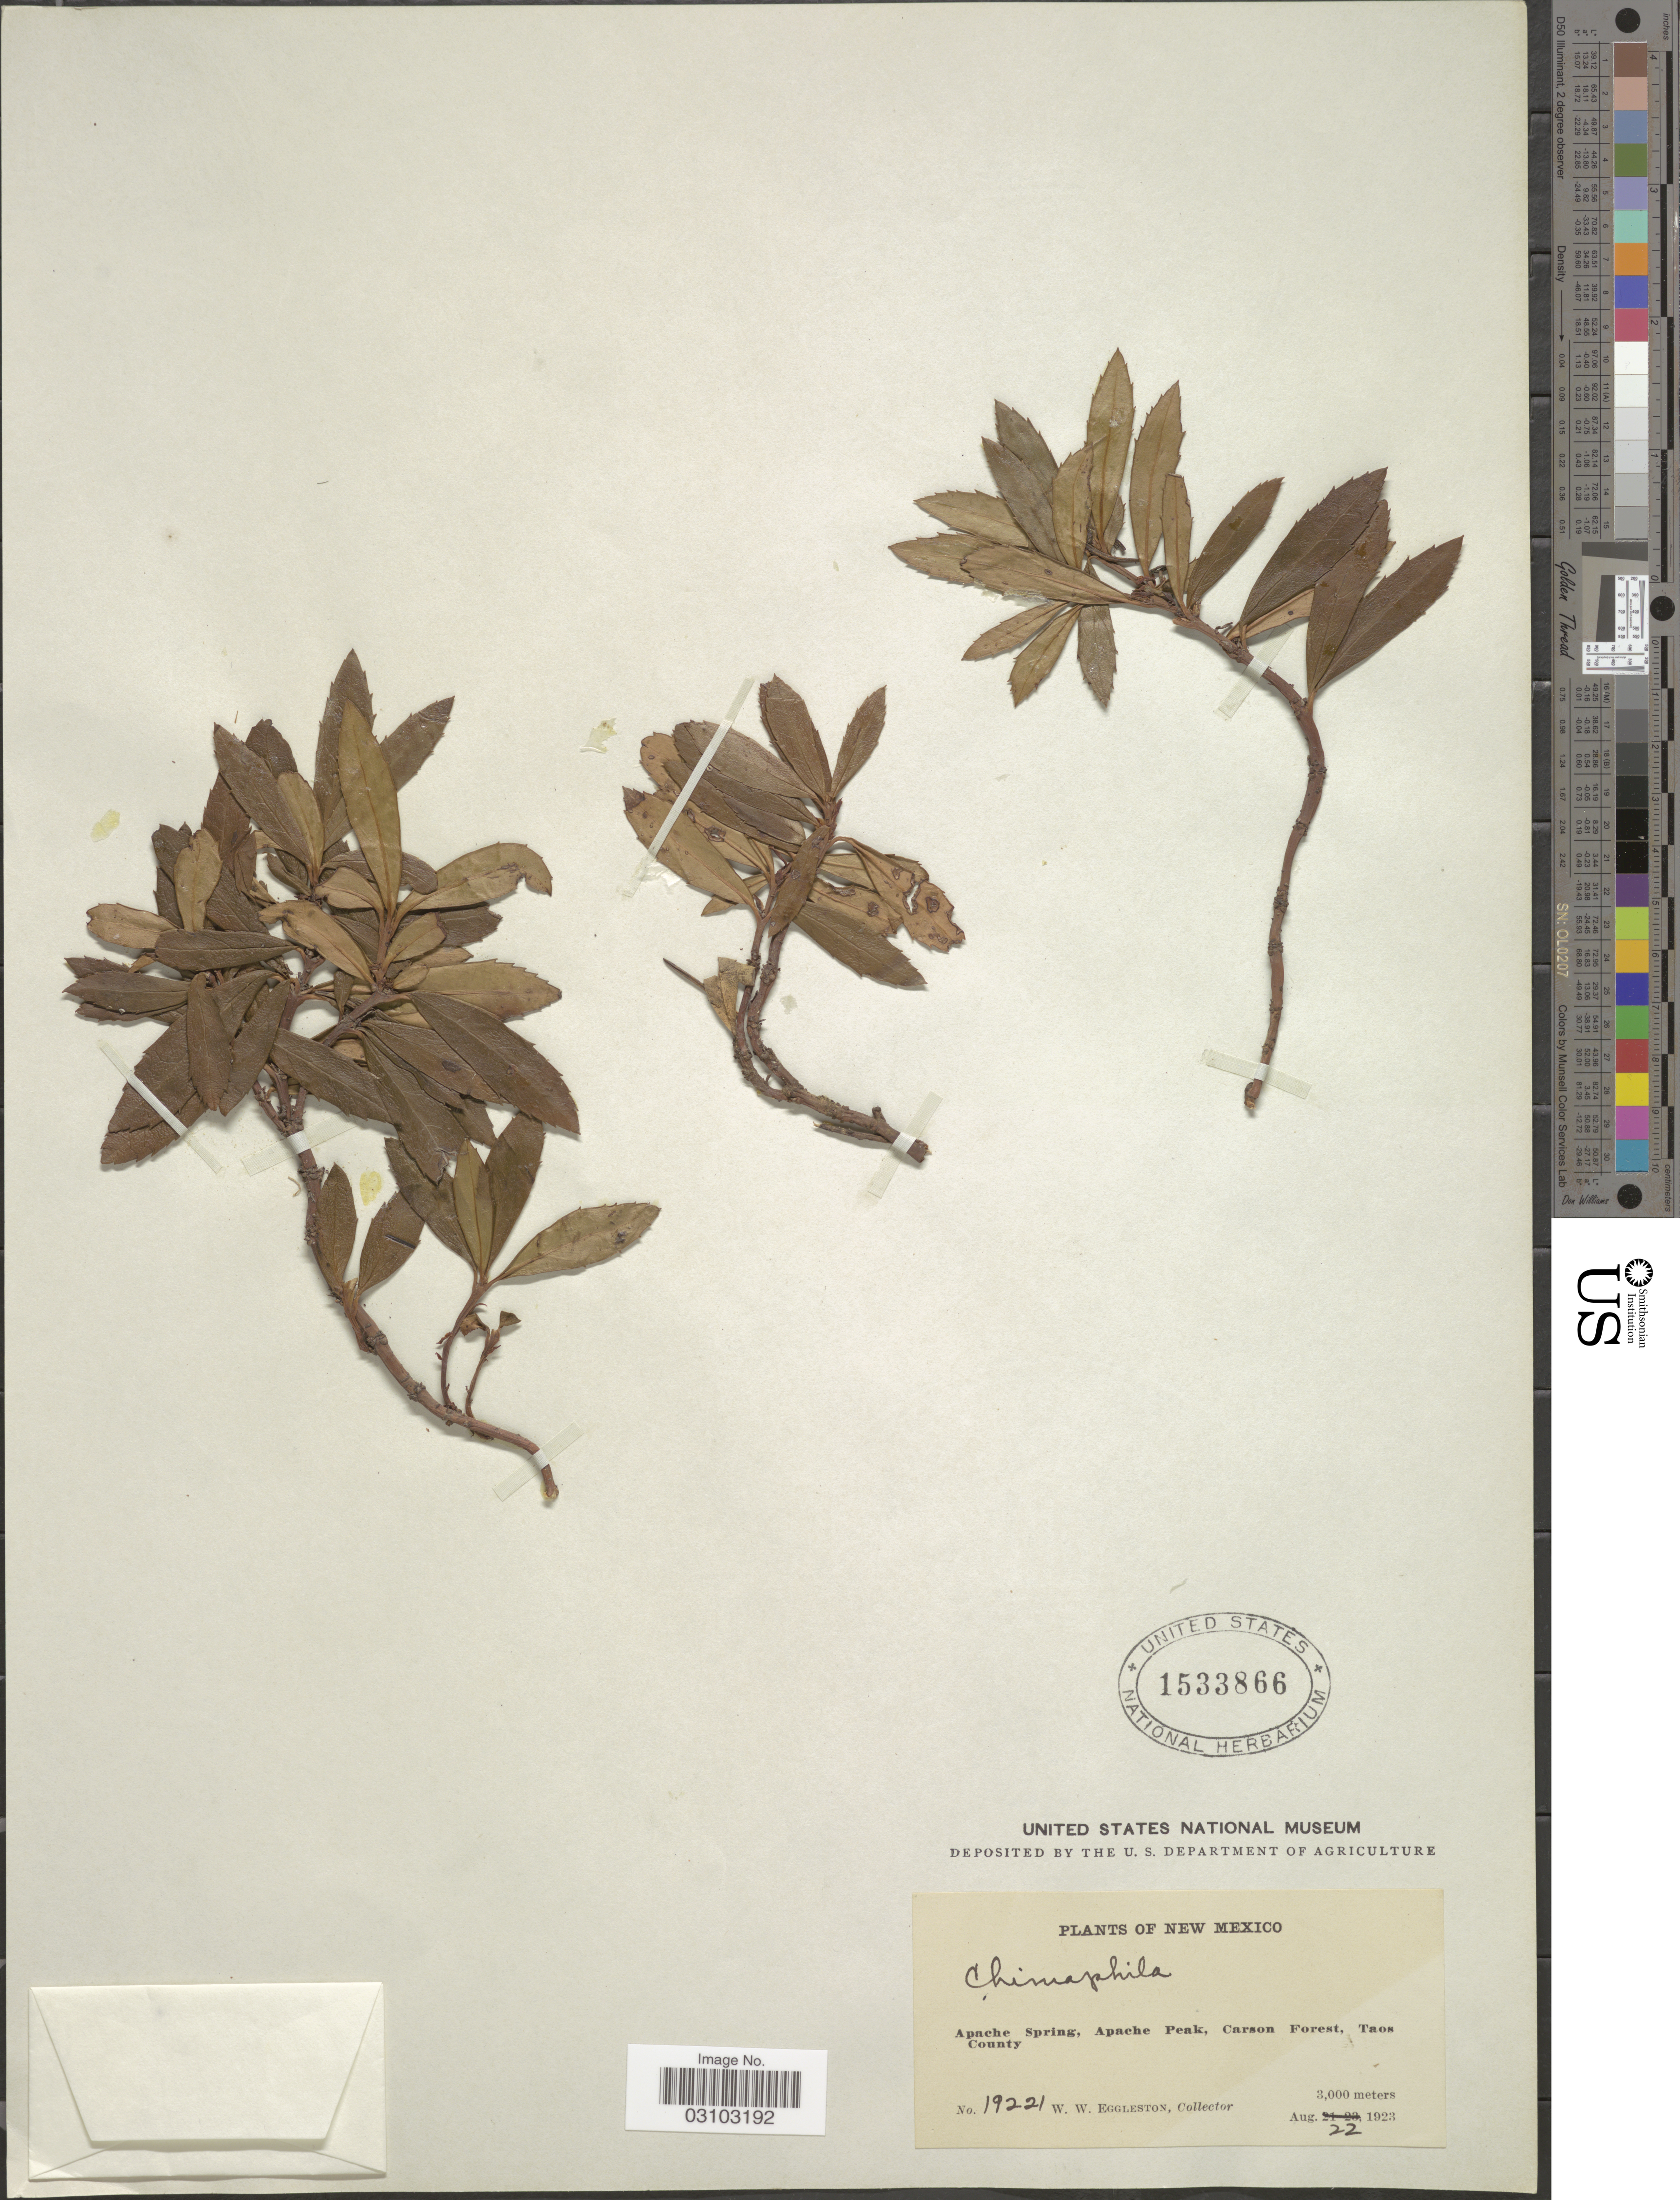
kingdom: Plantae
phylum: Tracheophyta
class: Magnoliopsida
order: Ericales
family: Ericaceae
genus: Chimaphila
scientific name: Chimaphila sp.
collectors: W. W. Eggleston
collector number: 19221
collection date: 1923-08-22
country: United States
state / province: New Mexico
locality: Apache Spring, Apache Peak, Carson Forest, Taos County.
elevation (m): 3000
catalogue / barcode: US 1533866